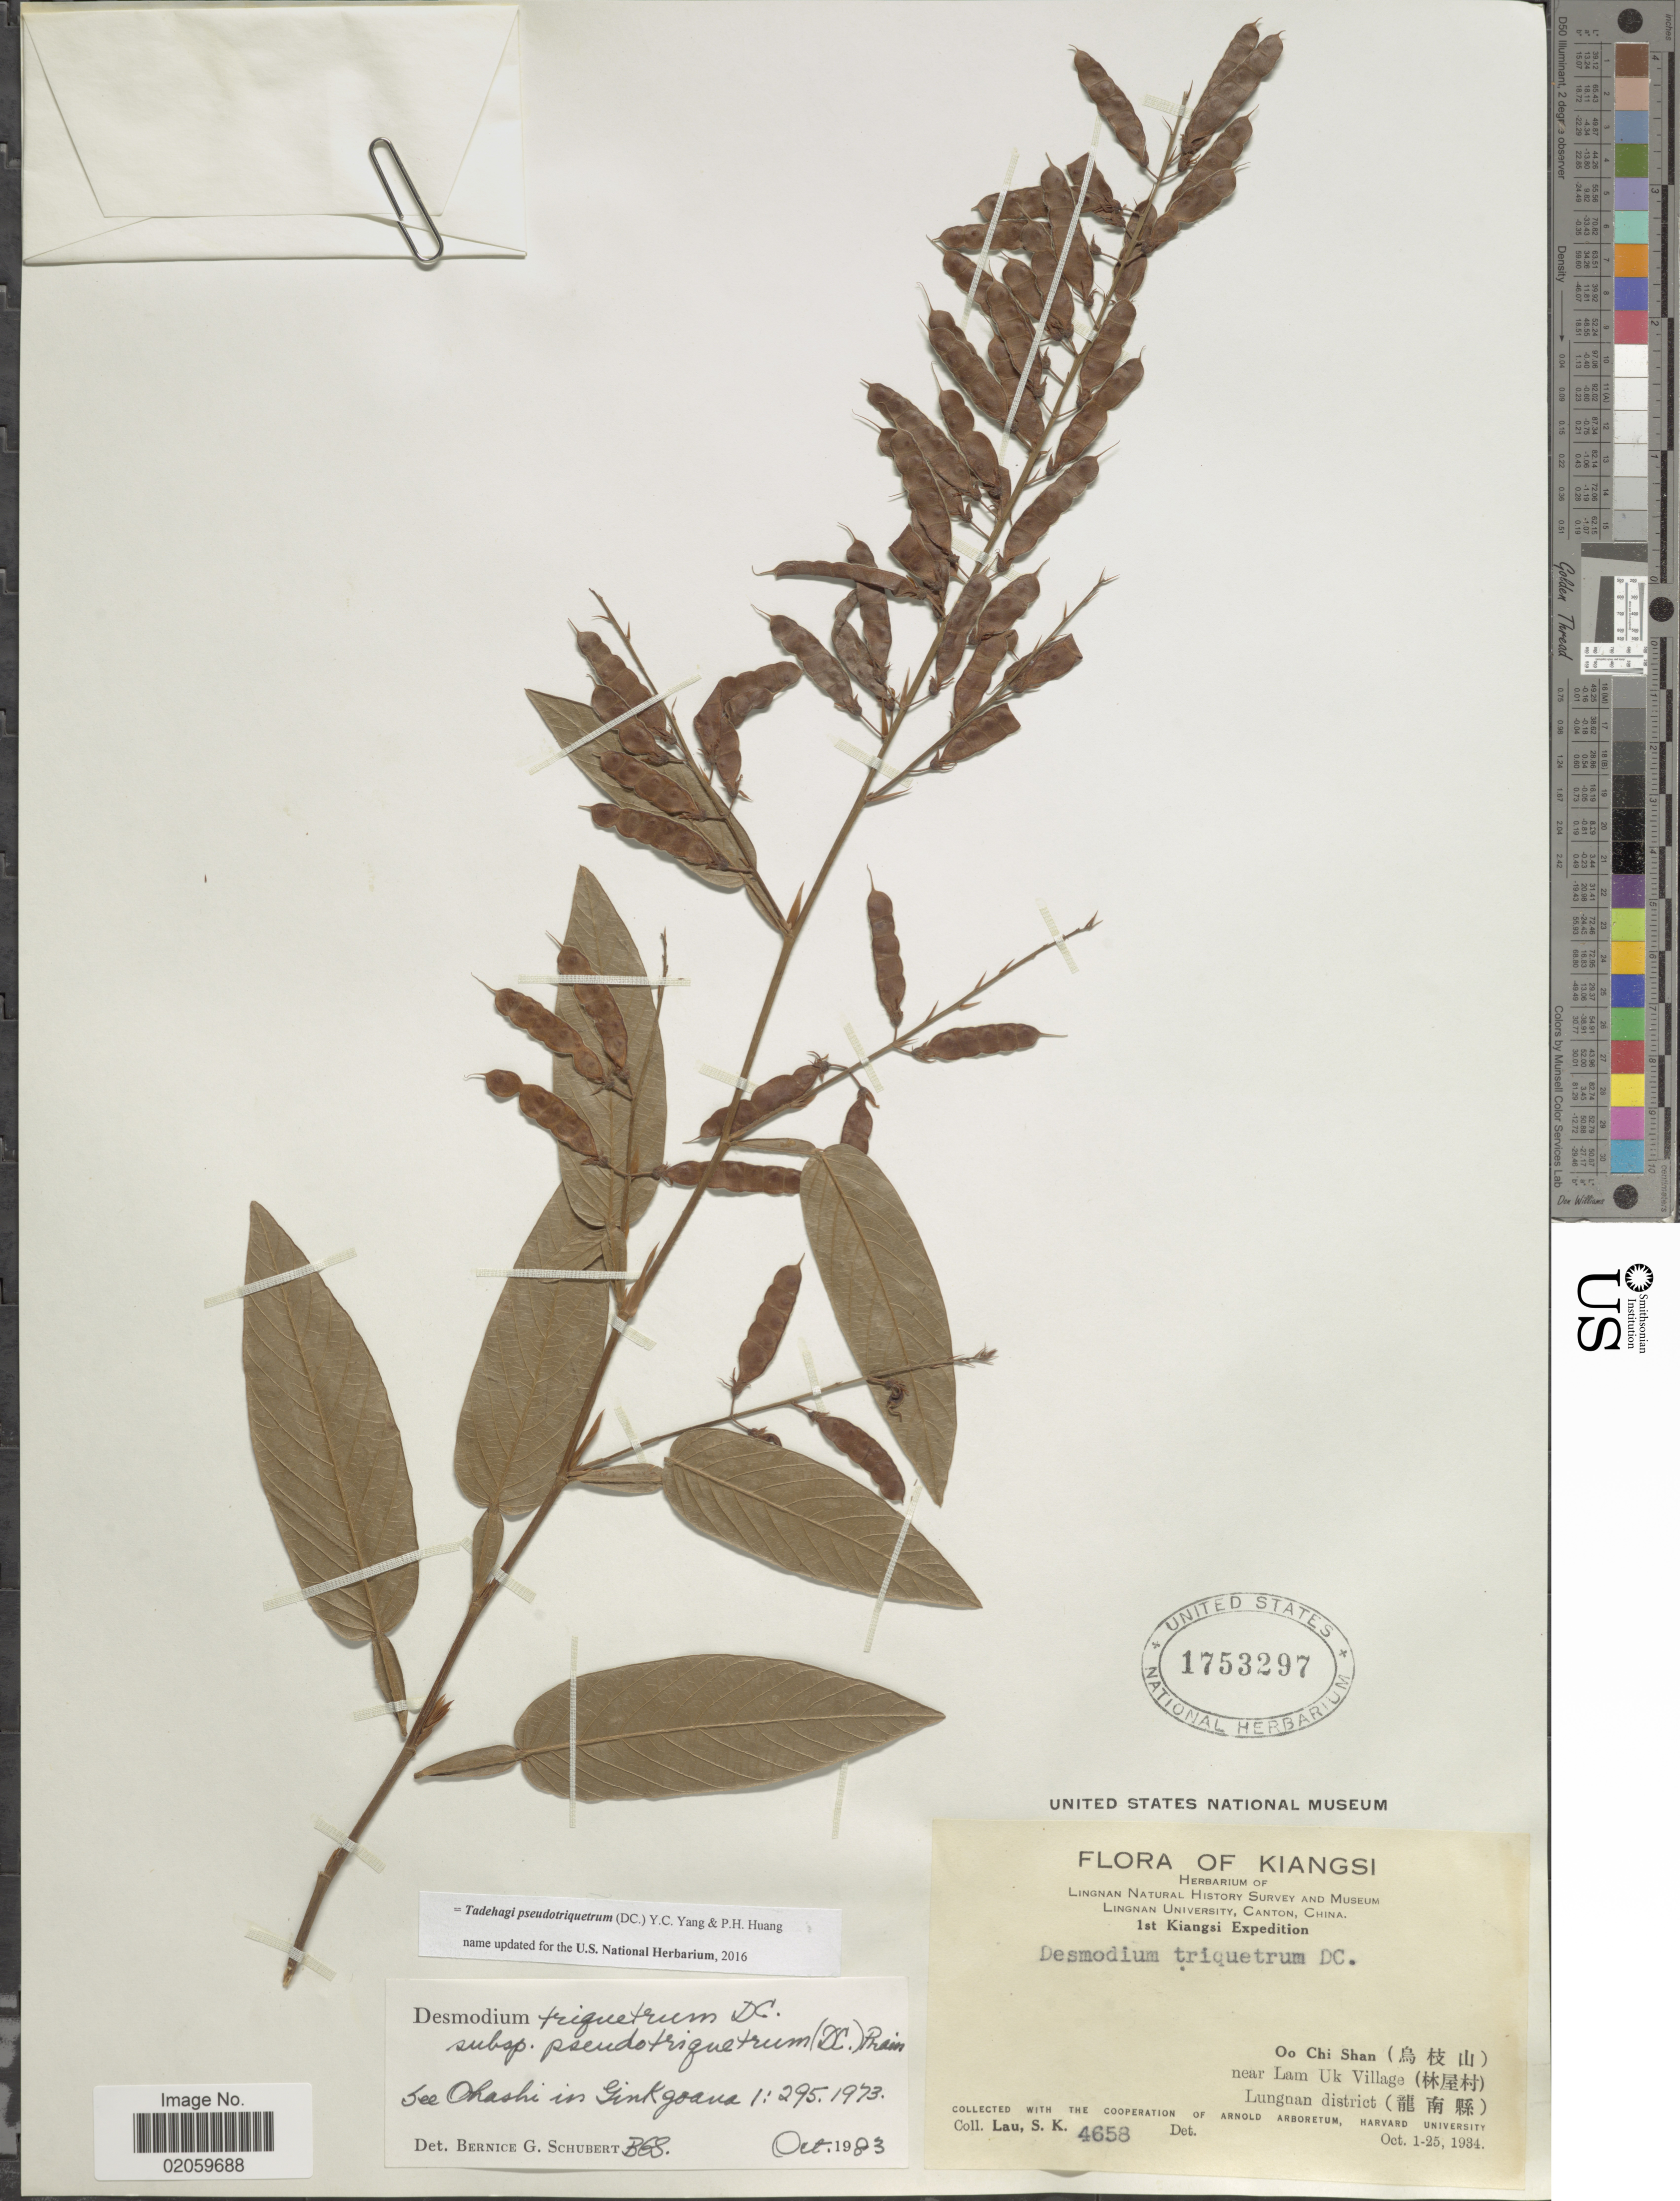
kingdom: Plantae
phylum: Tracheophyta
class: Magnoliopsida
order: Fabales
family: Fabaceae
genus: Tadehagi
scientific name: Tadehagi pseudotriquetrum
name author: (DC.) H. Ohashi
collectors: S. K. Lau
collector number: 4658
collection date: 1934-10-01/1934-10-25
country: China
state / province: Jiangxi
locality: Kiangsi, Oo Chi San near Lam Uk Village, Lungnan district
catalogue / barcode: US 1753297